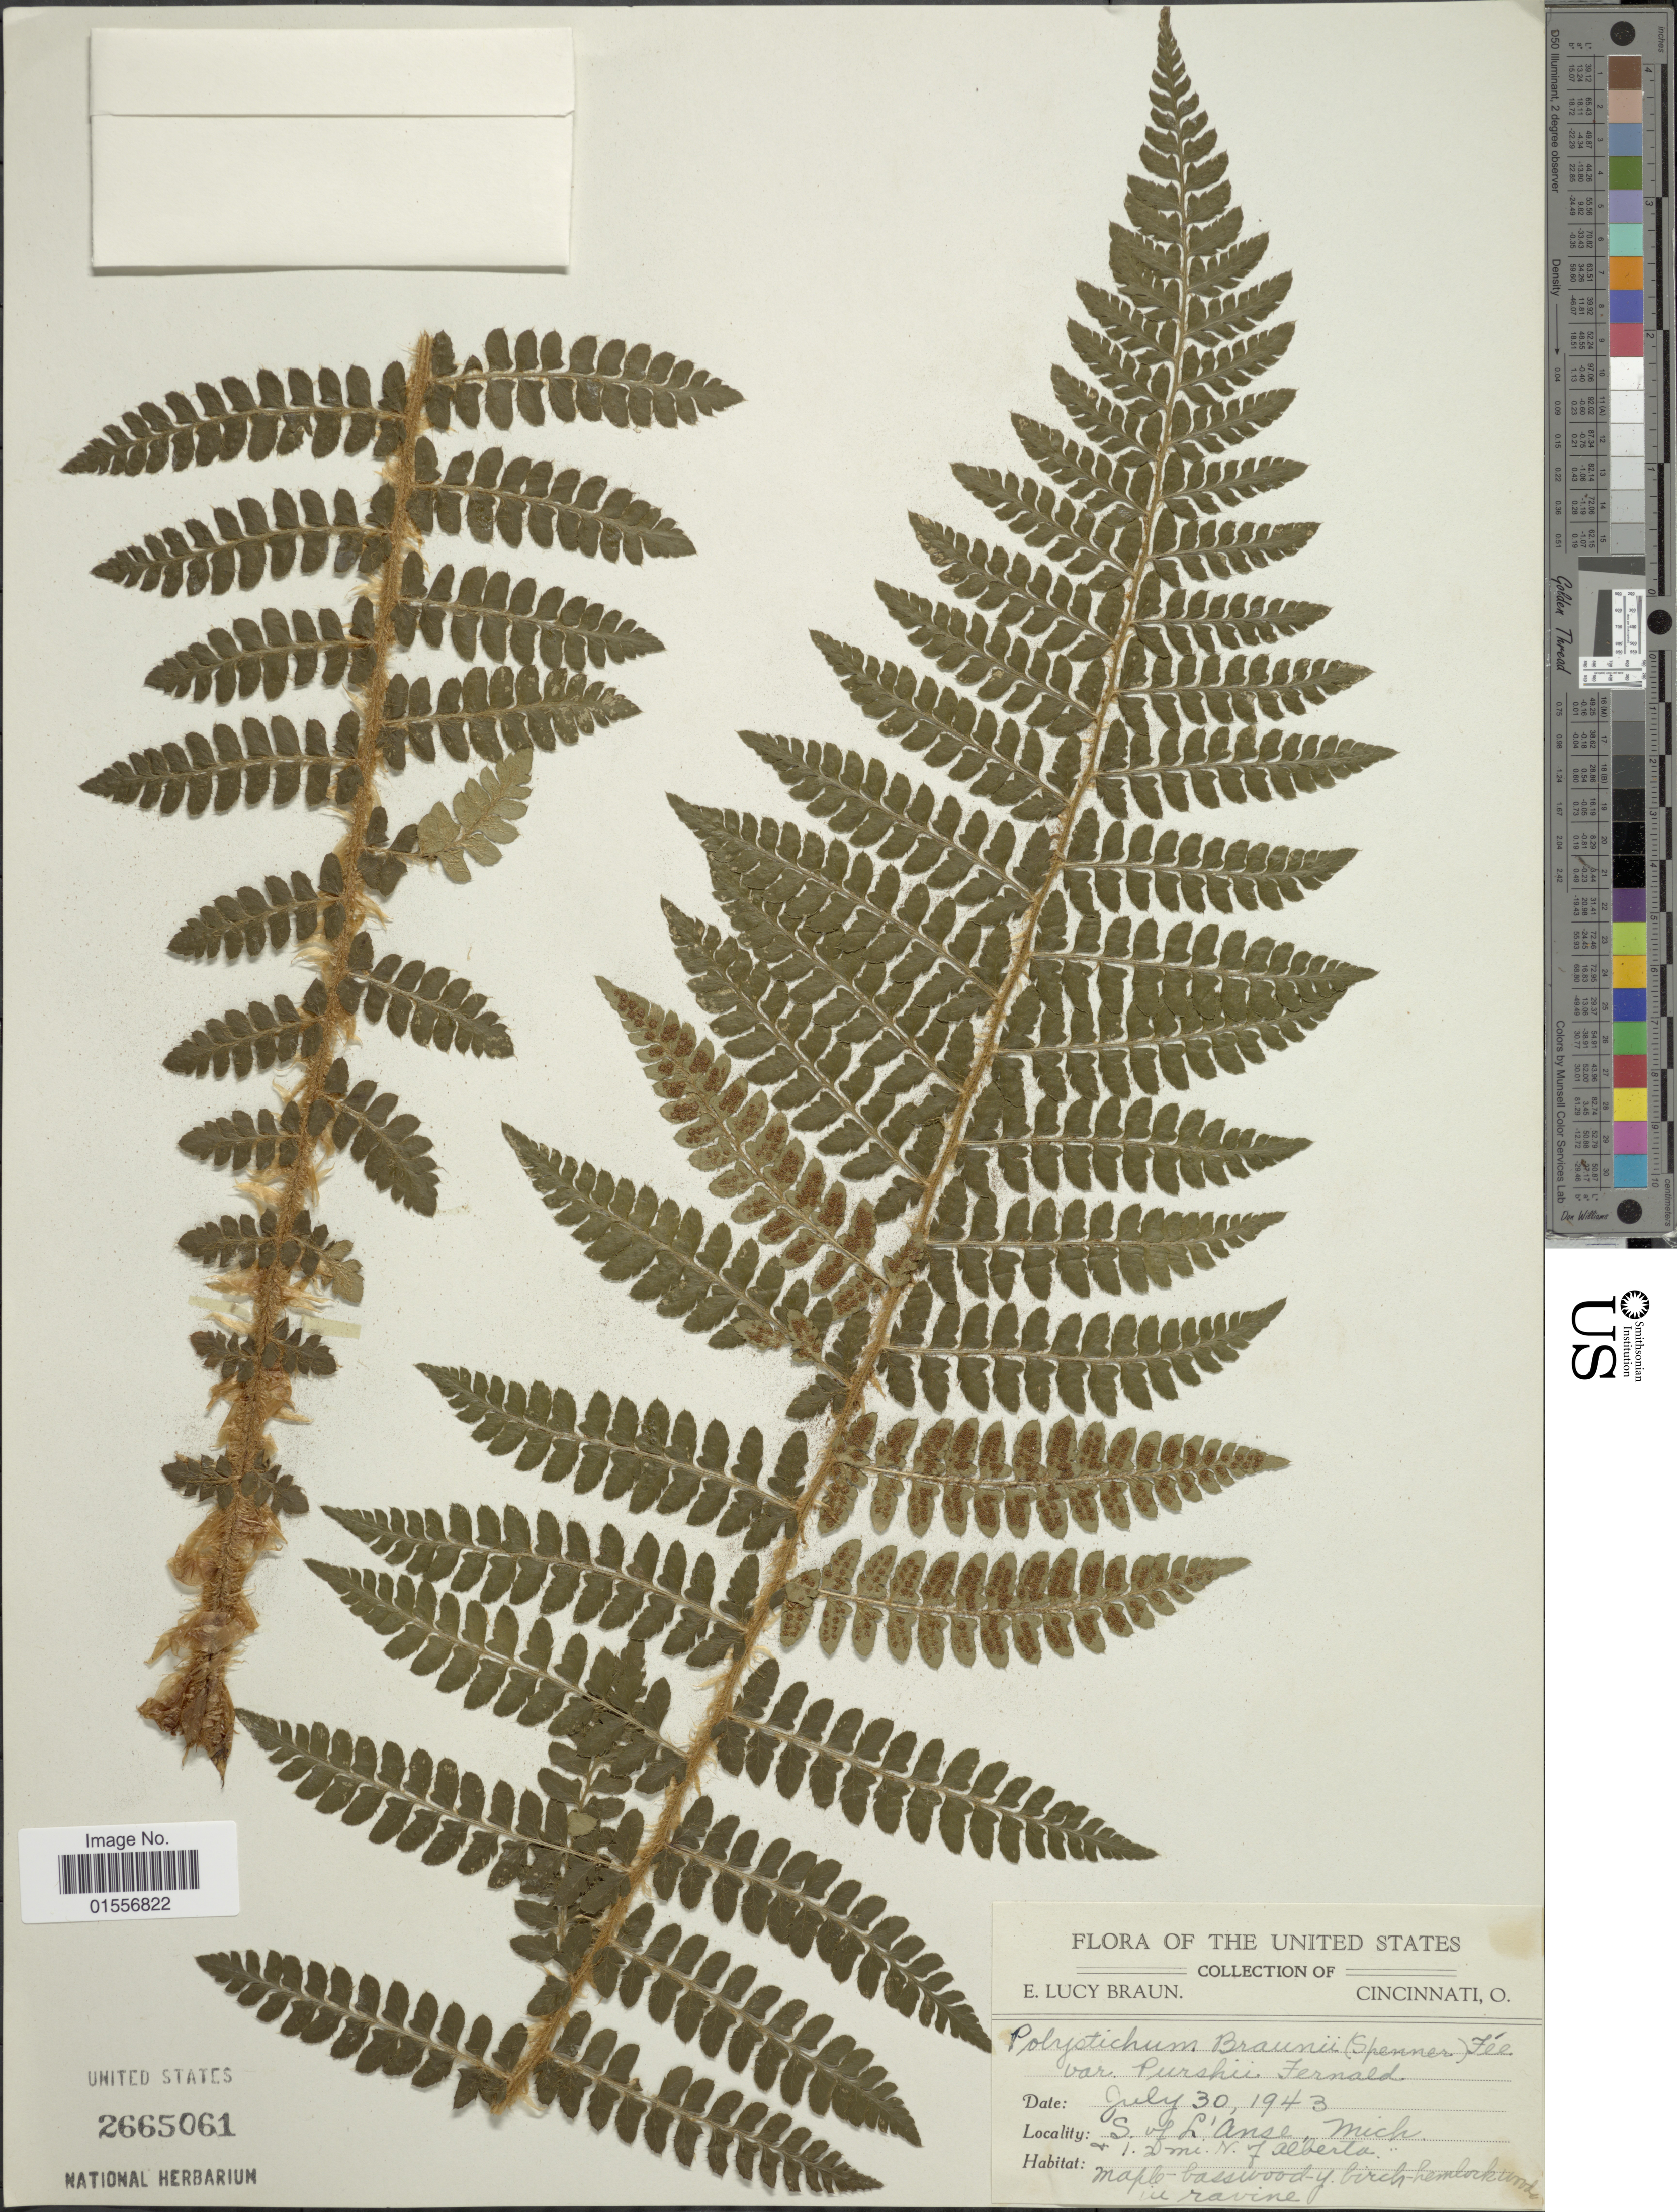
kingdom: Plantae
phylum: Tracheophyta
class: Polypodiopsida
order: Polypodiales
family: Dryopteridaceae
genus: Polystichum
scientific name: Polystichum braunii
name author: (Spenn.) Fée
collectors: E. L. Braun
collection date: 1943-07-30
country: United States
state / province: Michigan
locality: S. of L'Anse 1-2 mi N. of Alberta.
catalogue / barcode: US 2665061